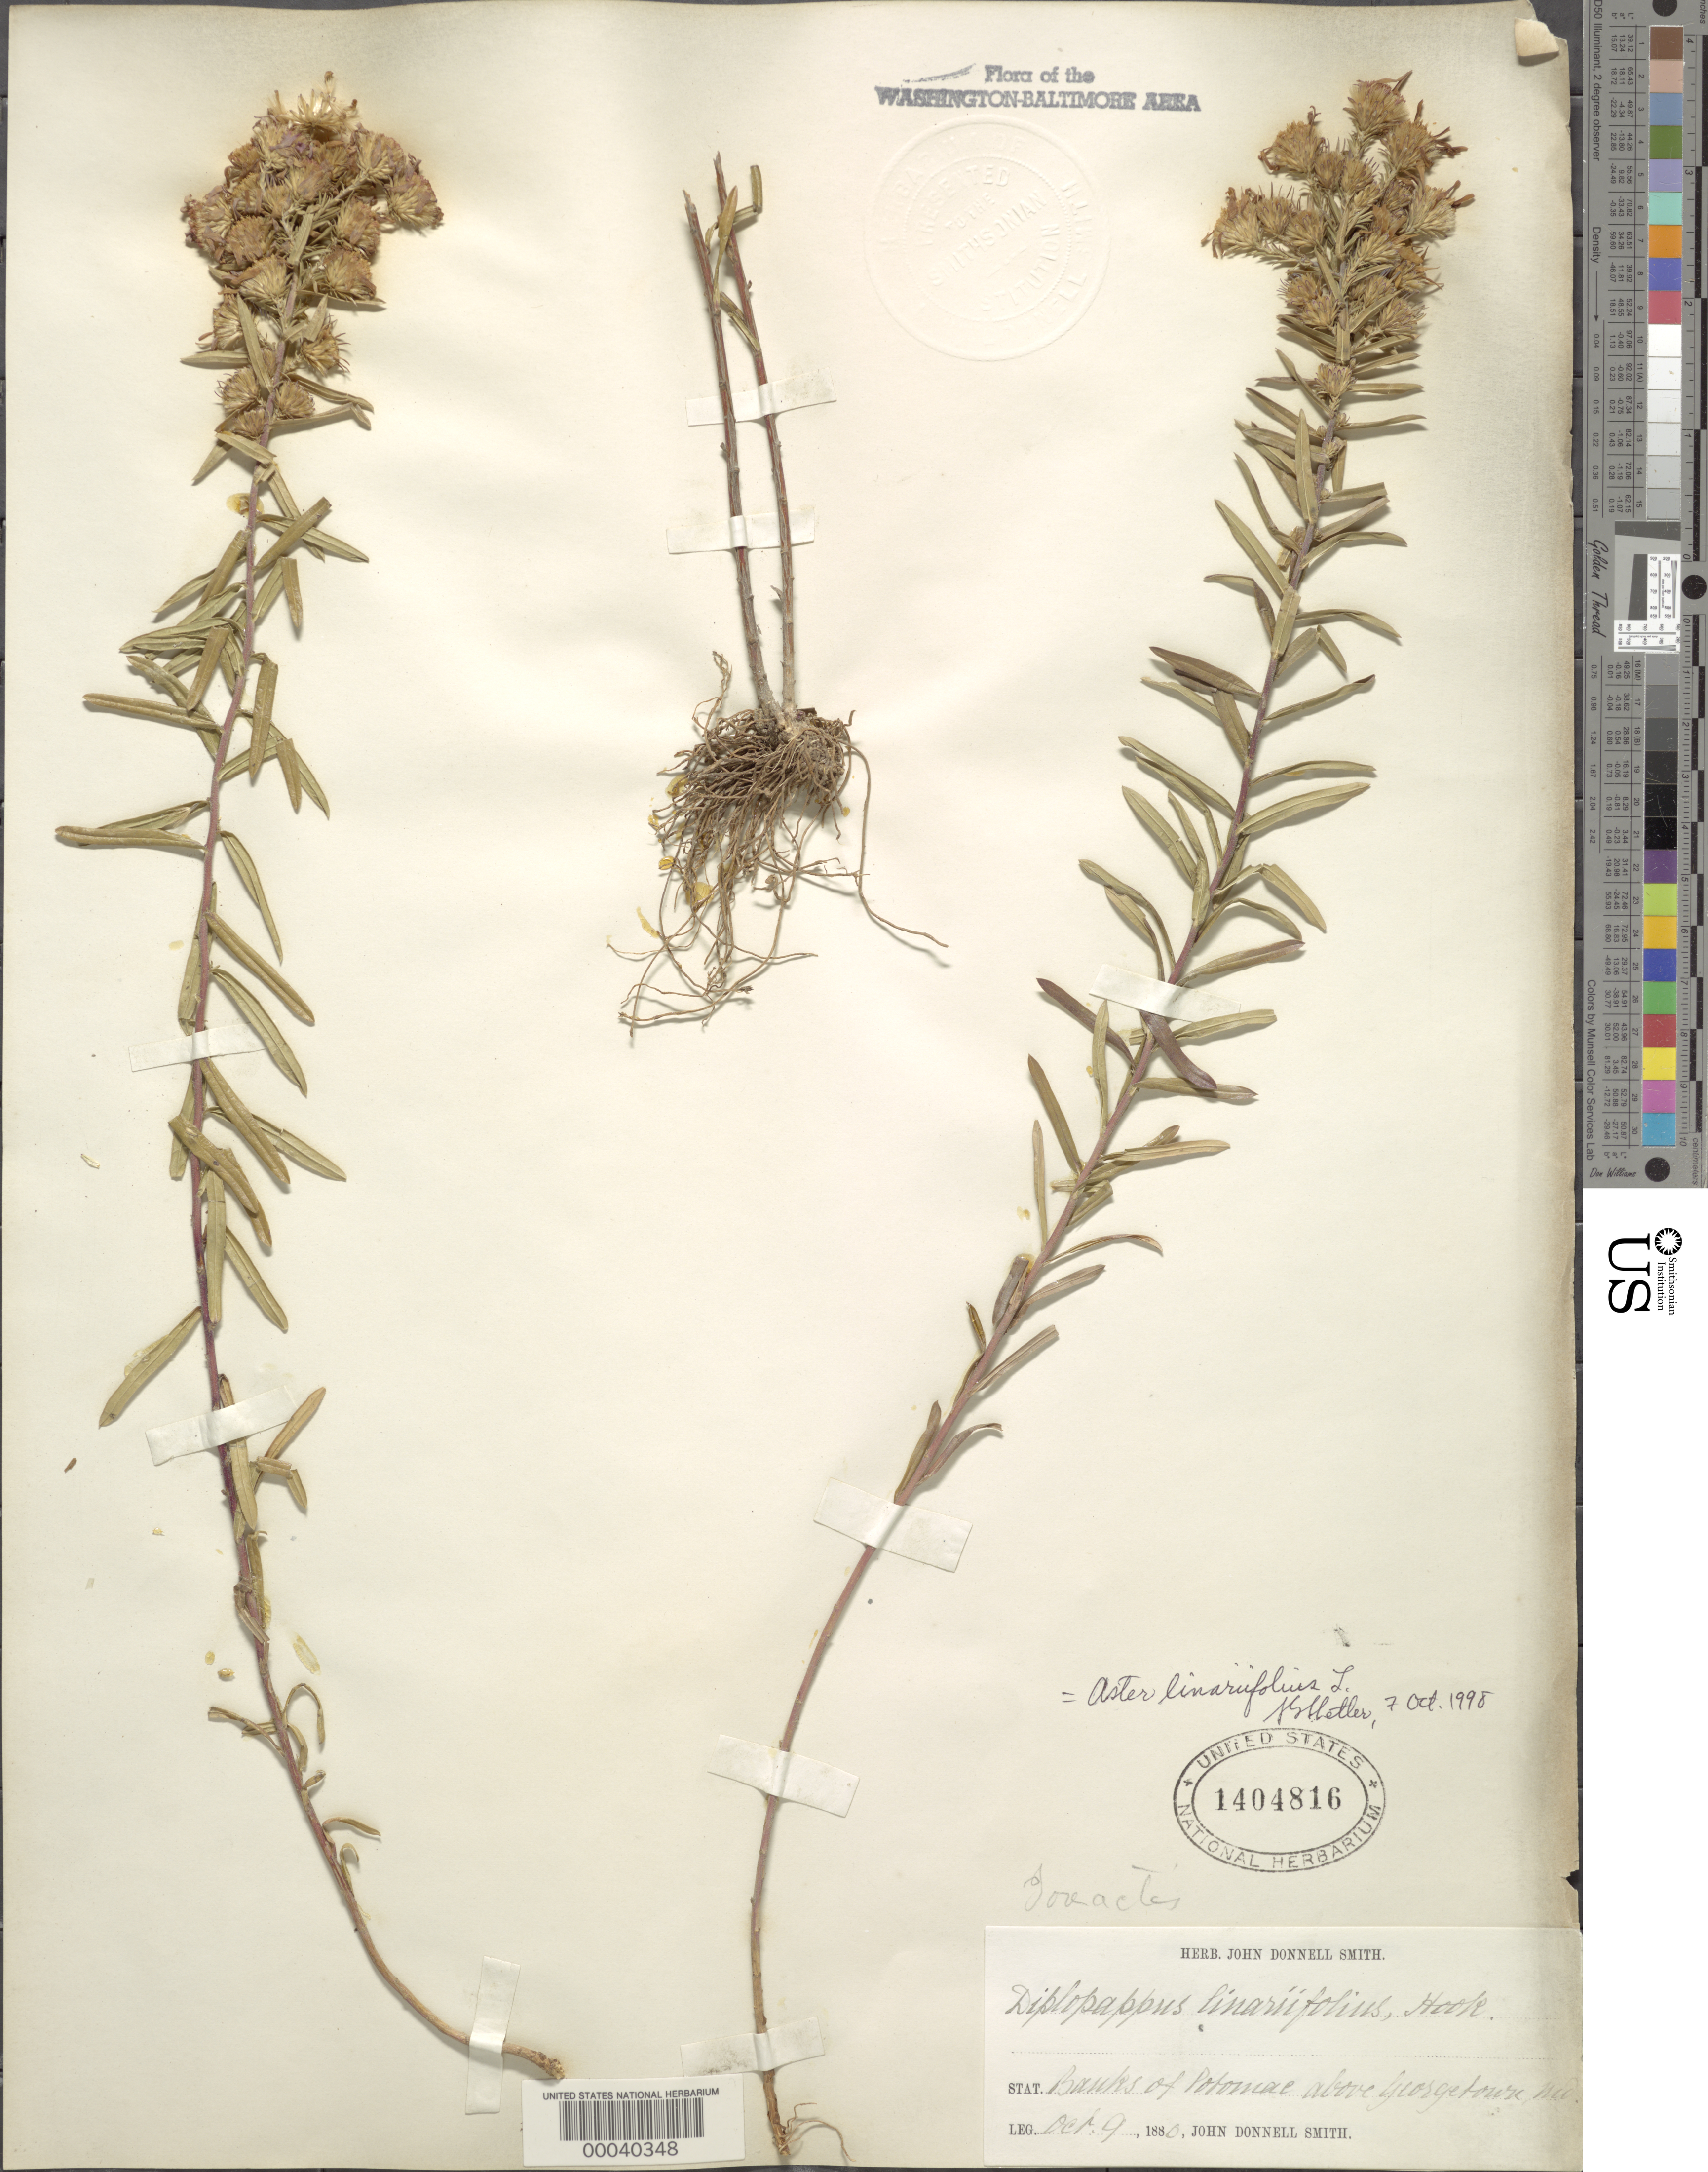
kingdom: Plantae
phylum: Tracheophyta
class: Magnoliopsida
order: Asterales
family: Asteraceae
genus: Ionactis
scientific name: Ionactis linariifolia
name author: (L.) Greene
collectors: J. Donnell Smith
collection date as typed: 09 Oct 1880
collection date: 1880-10-09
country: United States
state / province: District of Columbia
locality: Potomac Banks above Georgetown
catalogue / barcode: US 1404816